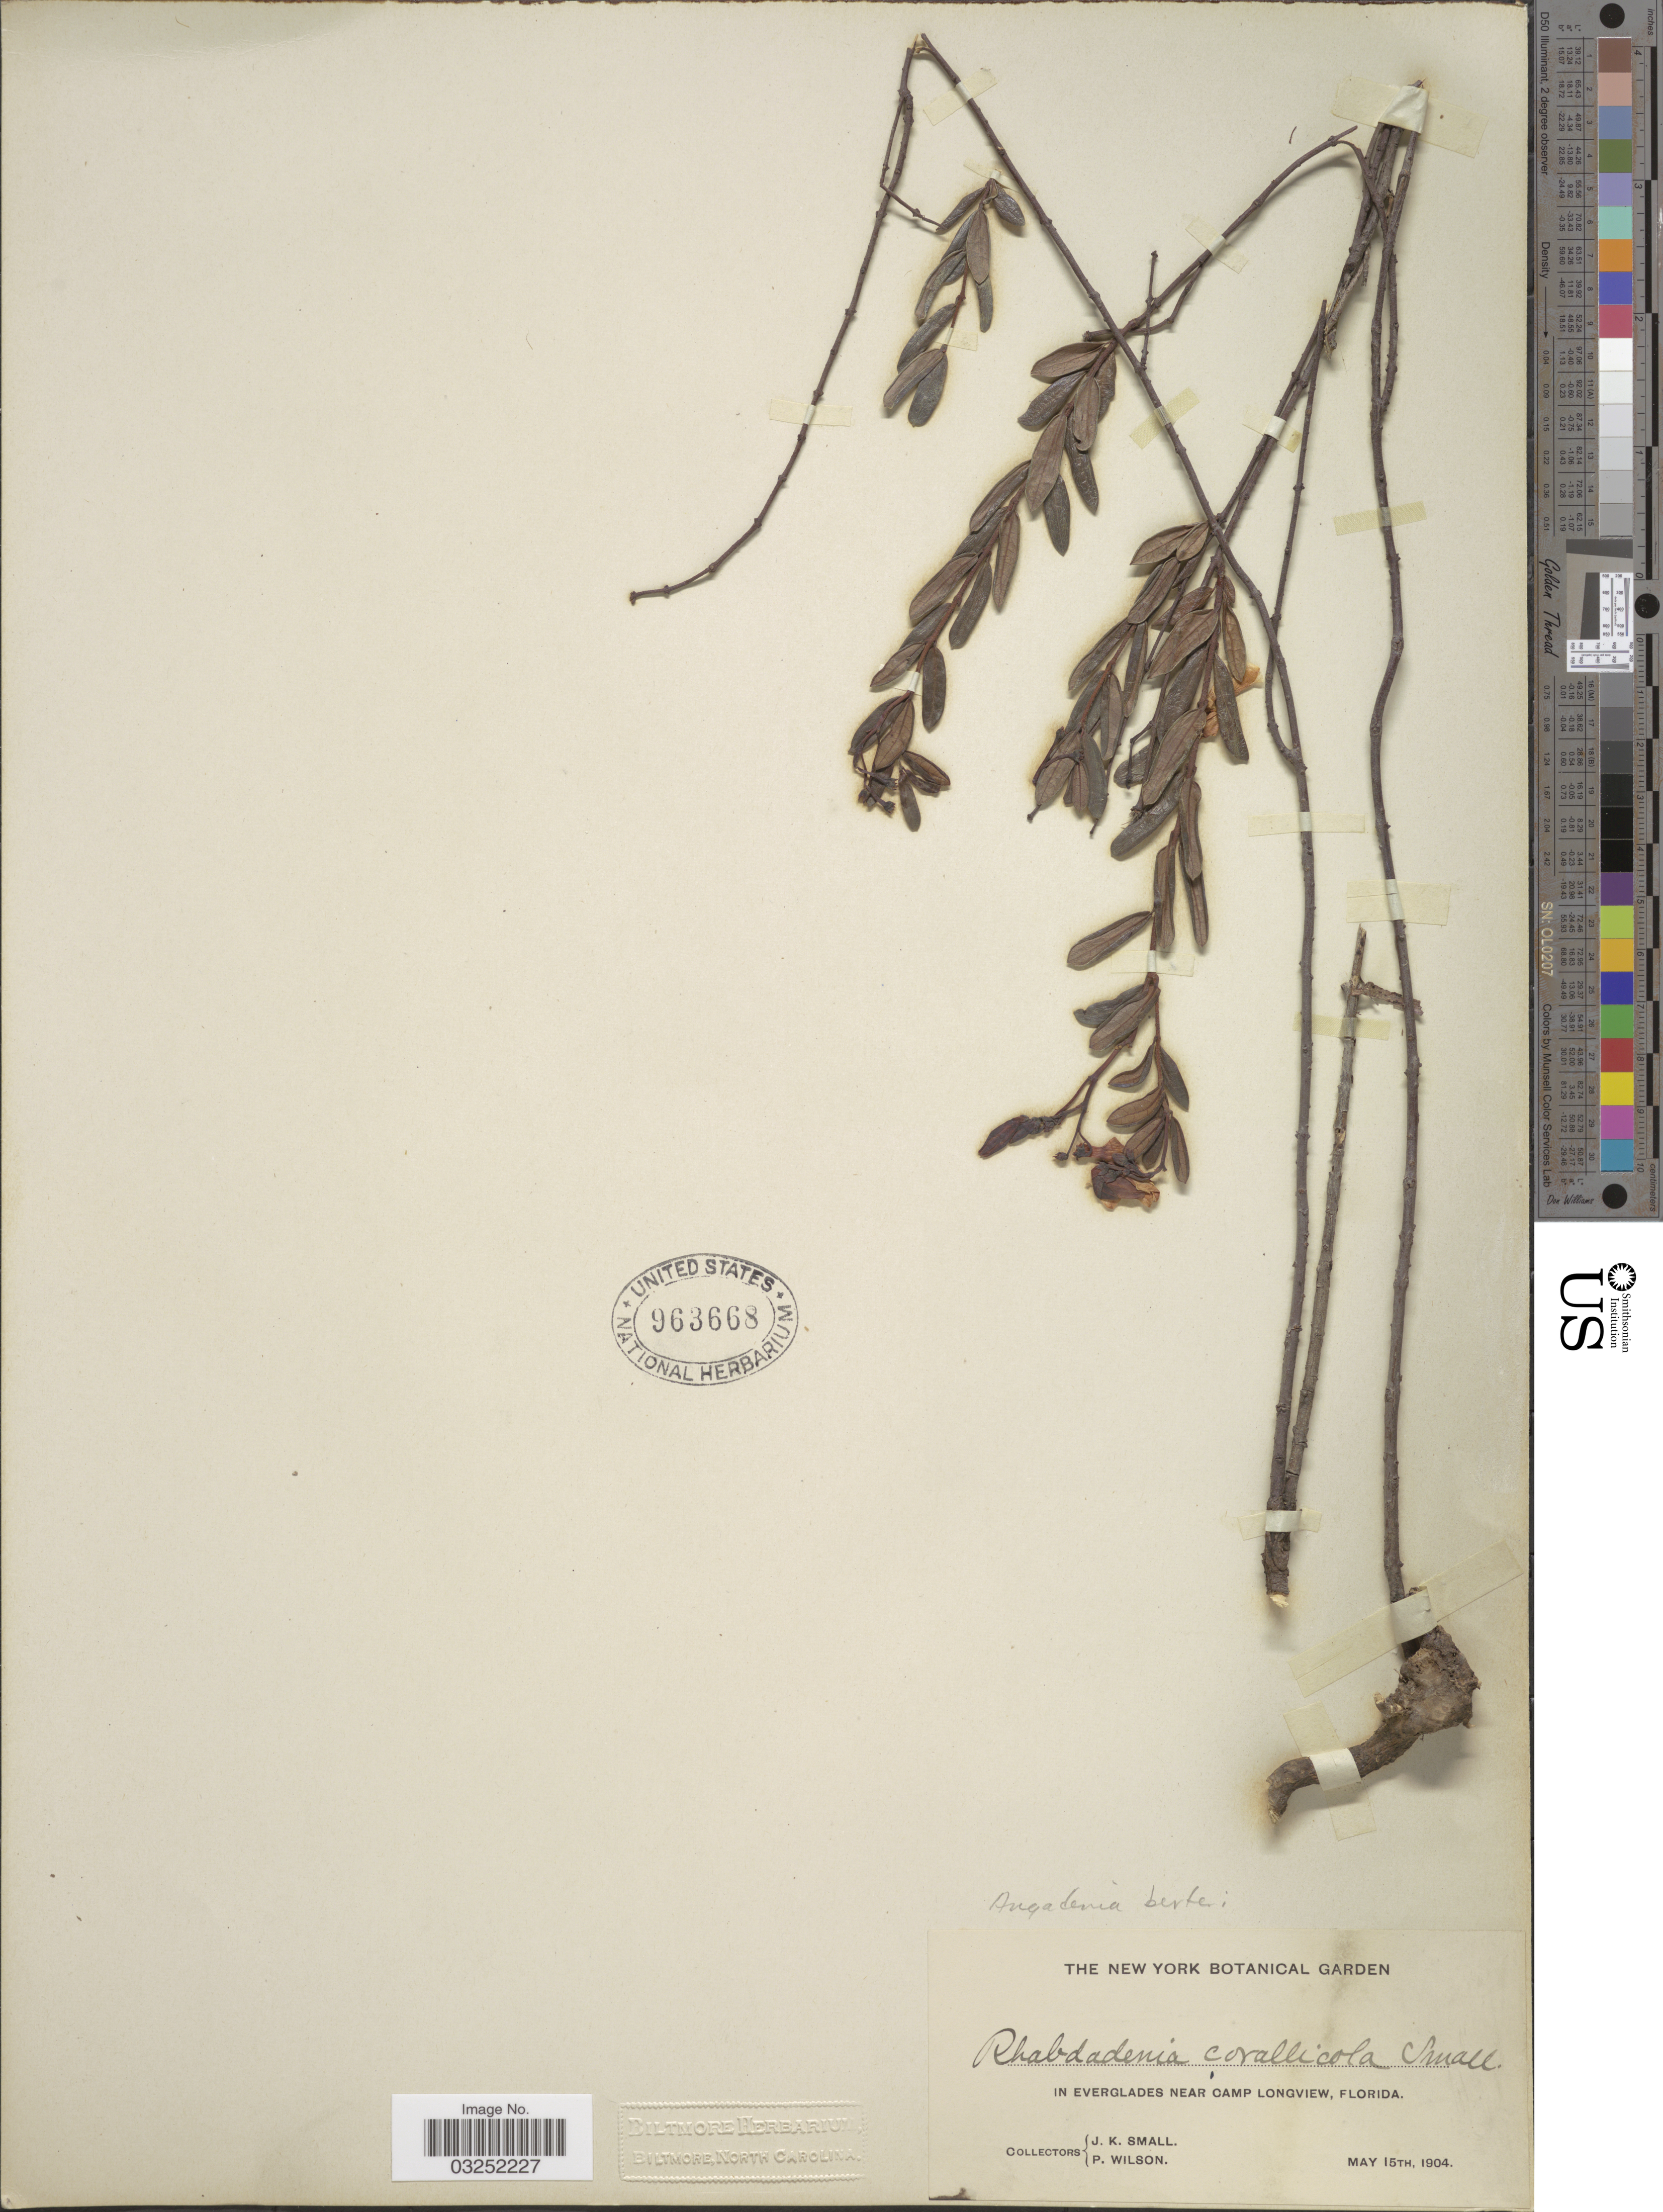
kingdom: Plantae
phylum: Tracheophyta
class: Magnoliopsida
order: Gentianales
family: Apocynaceae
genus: Angadenia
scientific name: Angadenia berteroi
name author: (A. DC.) Miers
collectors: J. K. Small & P. Wilson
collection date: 1904-05-15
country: United States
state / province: Florida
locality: In everglades near Camp Longview.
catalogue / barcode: US 963668